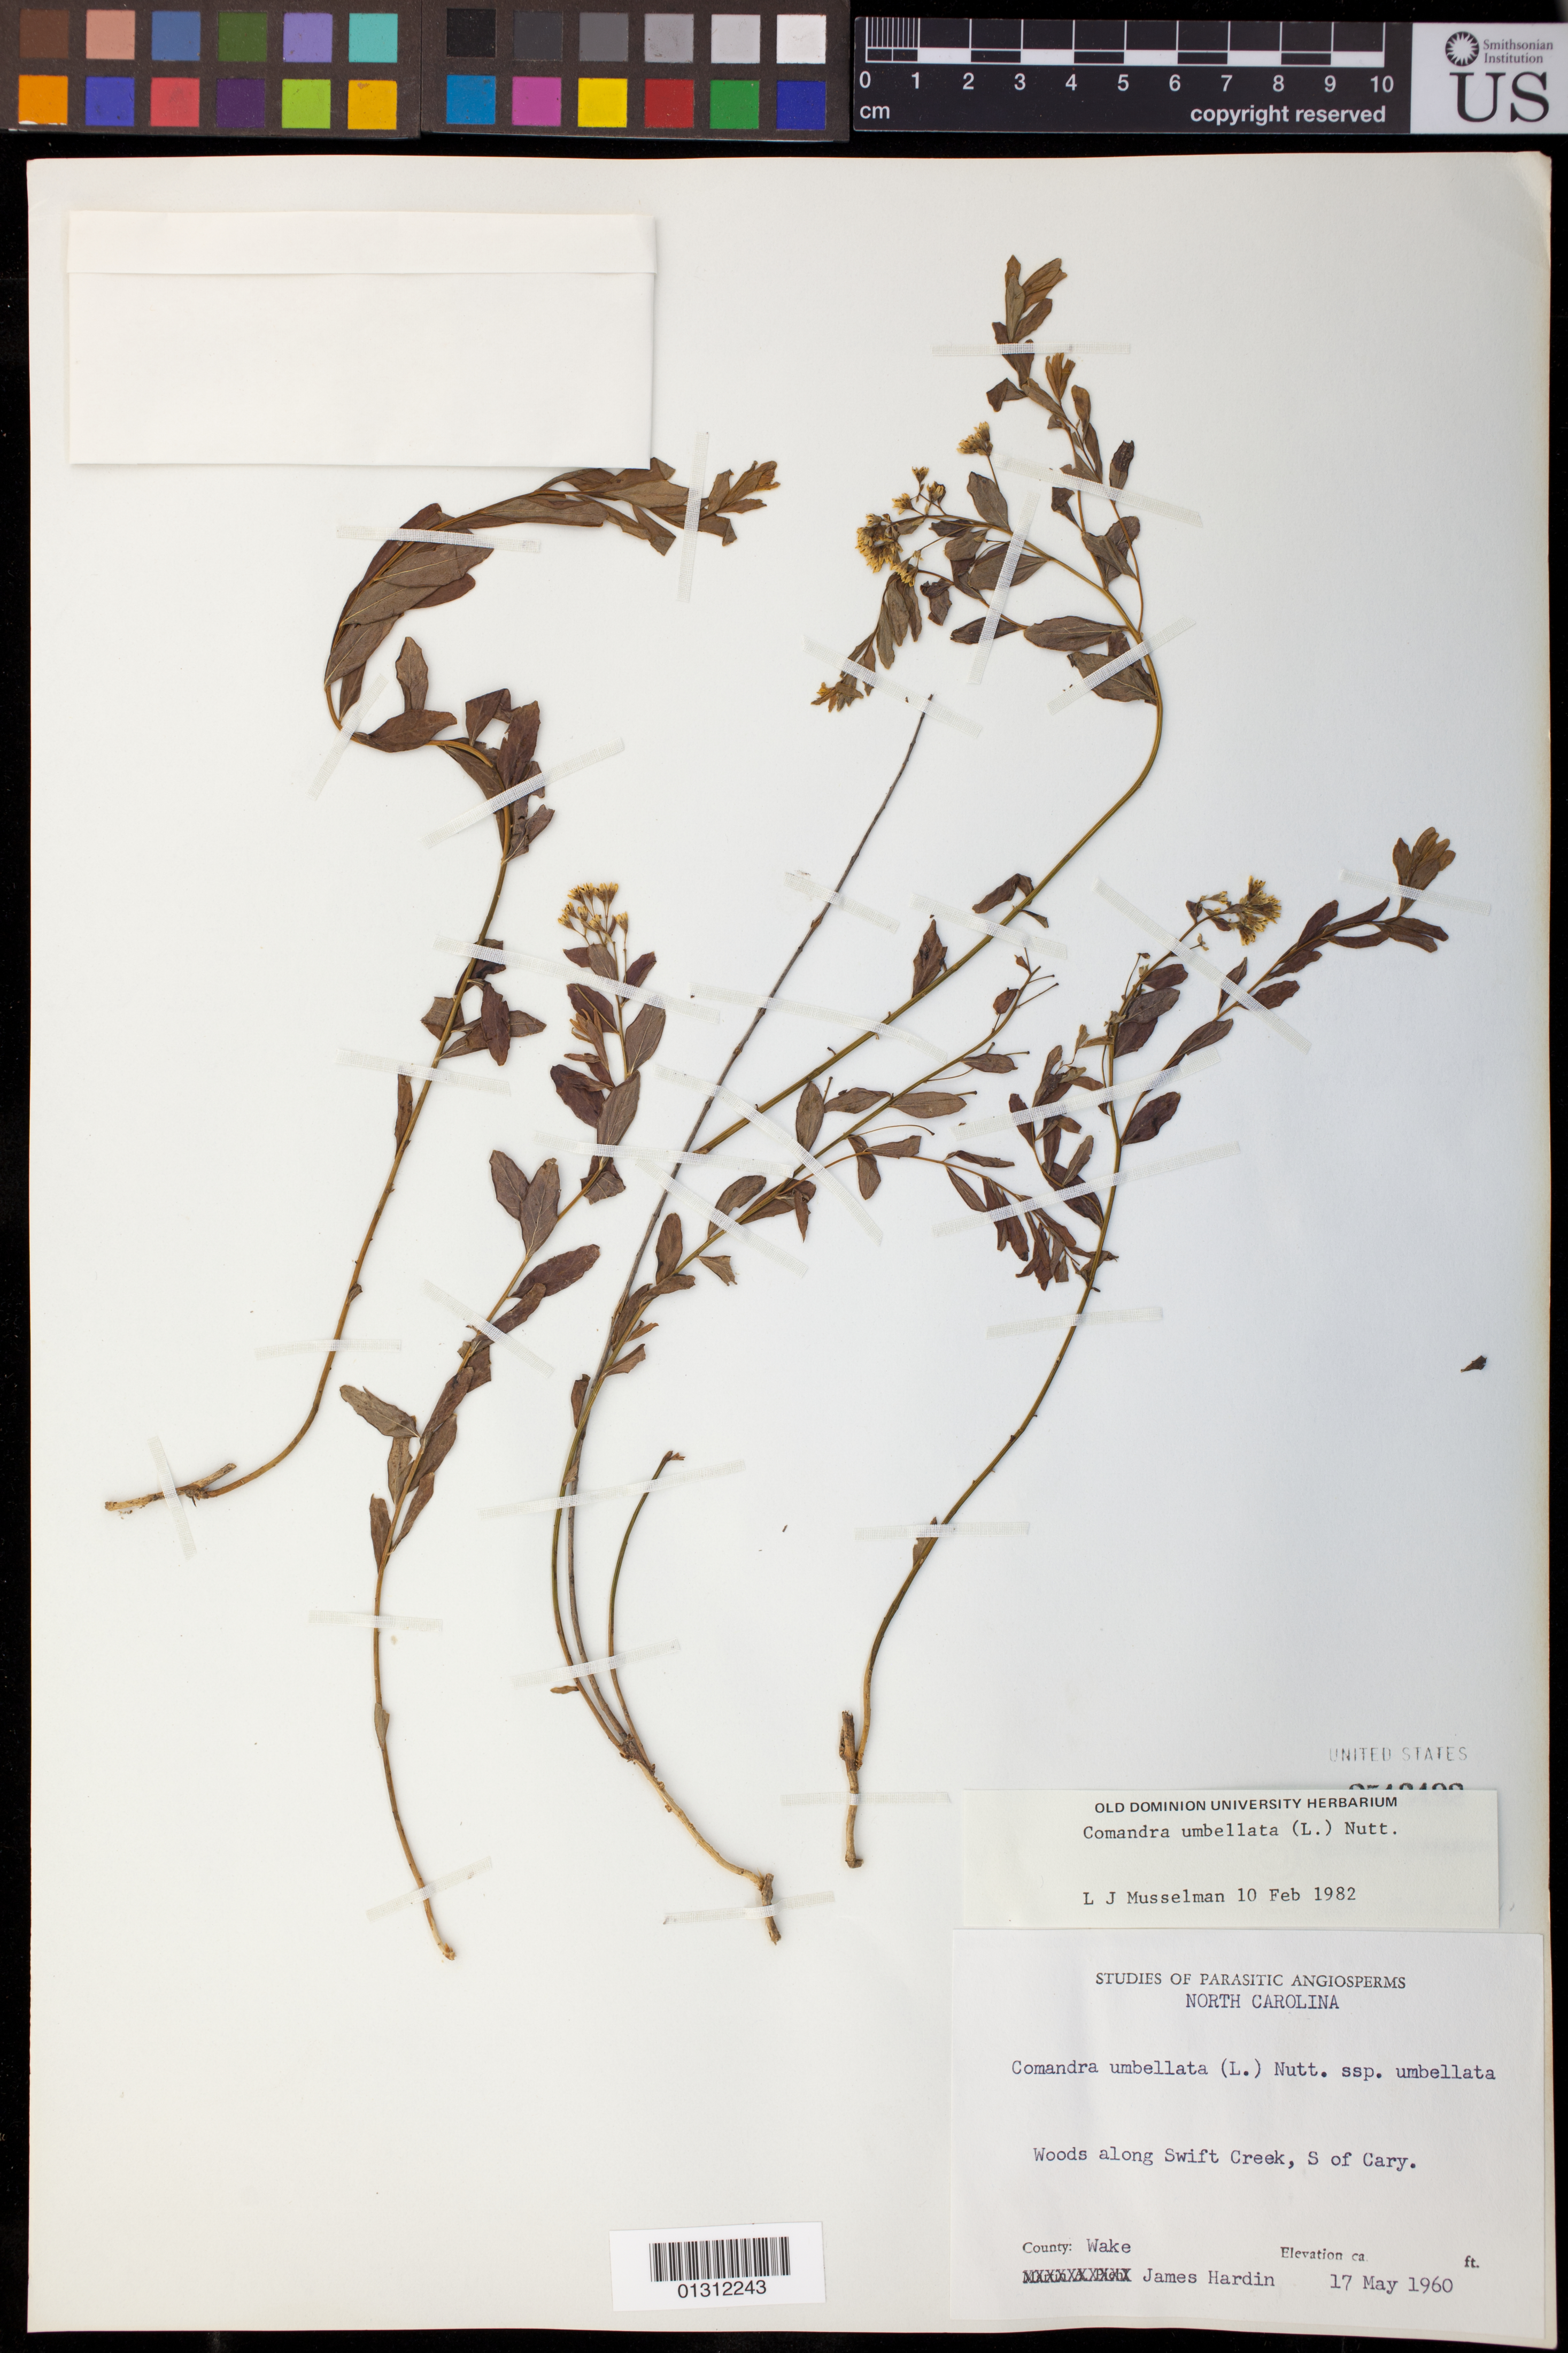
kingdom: Plantae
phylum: Tracheophyta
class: Magnoliopsida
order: Santalales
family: Comandraceae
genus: Comandra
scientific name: Comandra umbellata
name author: (L.) Nutt.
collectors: J. W. Hardin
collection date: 1960-05-17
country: United States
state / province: North Carolina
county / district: Wake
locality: Along Swift Creek, S of Cary